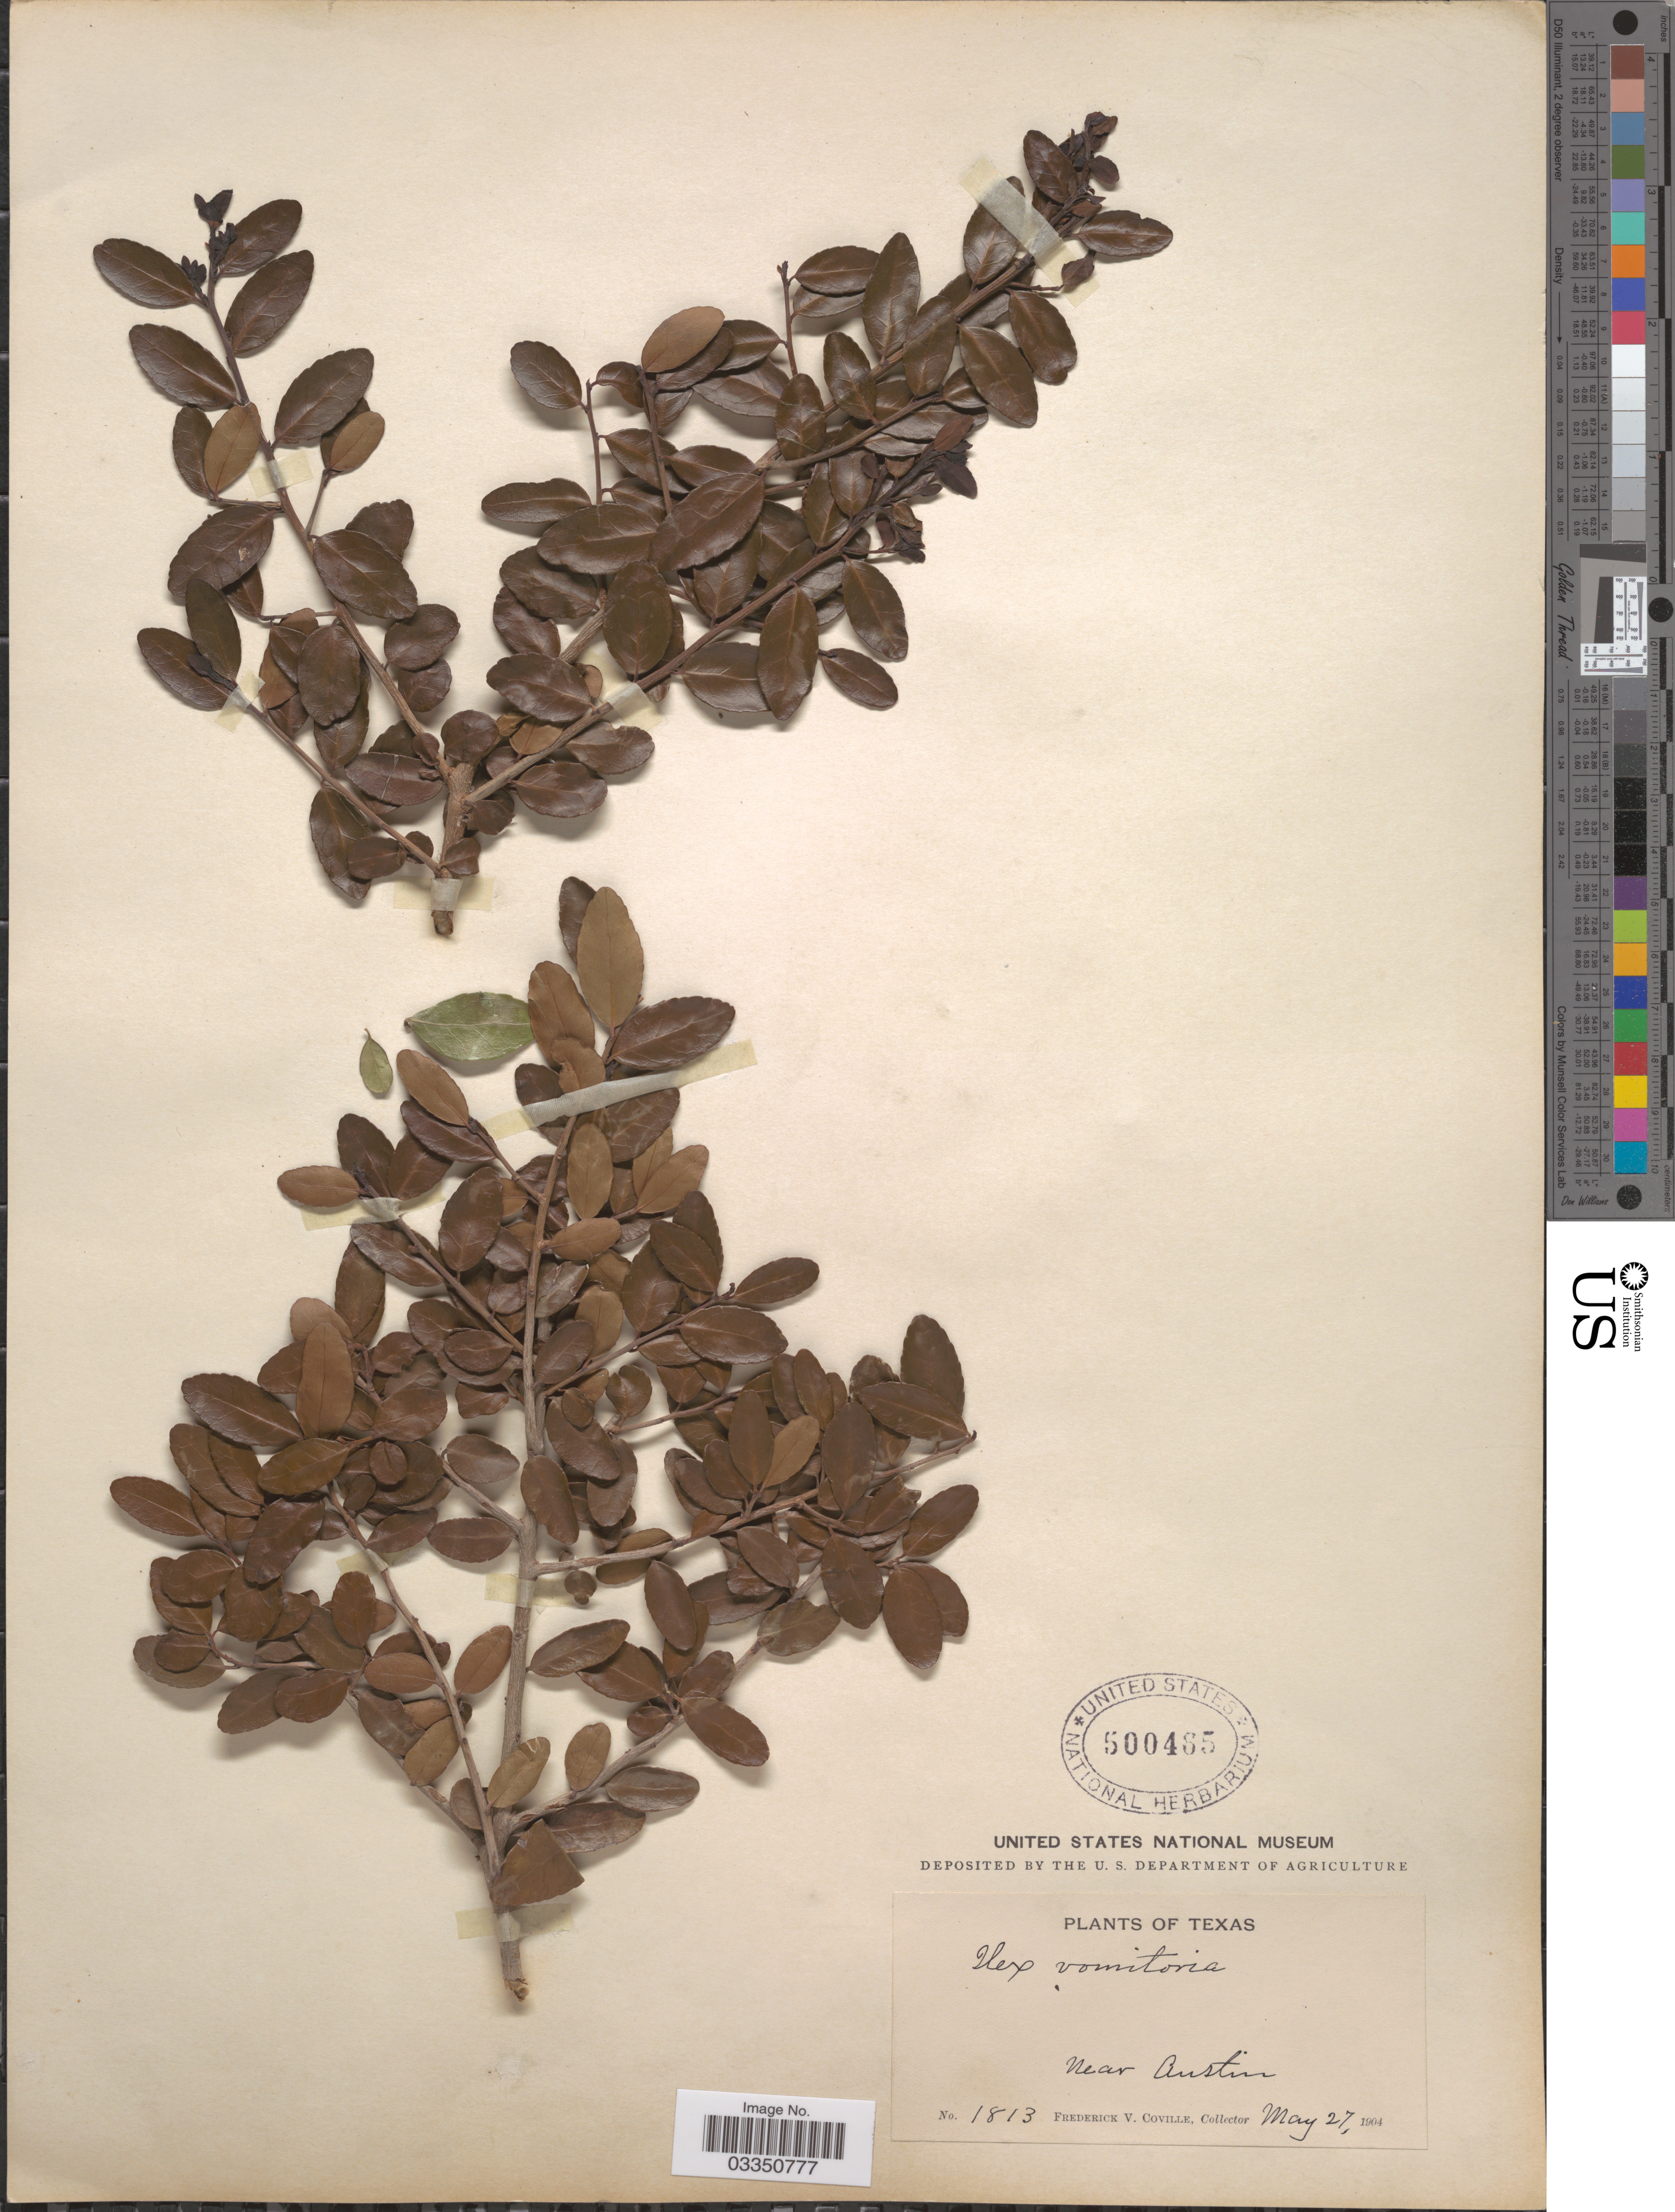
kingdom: Plantae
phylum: Tracheophyta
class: Magnoliopsida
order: Aquifoliales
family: Aquifoliaceae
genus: Ilex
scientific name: Ilex vomitoria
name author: Aiton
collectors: F. V. Coville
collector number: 1813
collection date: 1904-05-27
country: United States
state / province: Texas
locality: Near Austin.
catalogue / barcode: US 500485